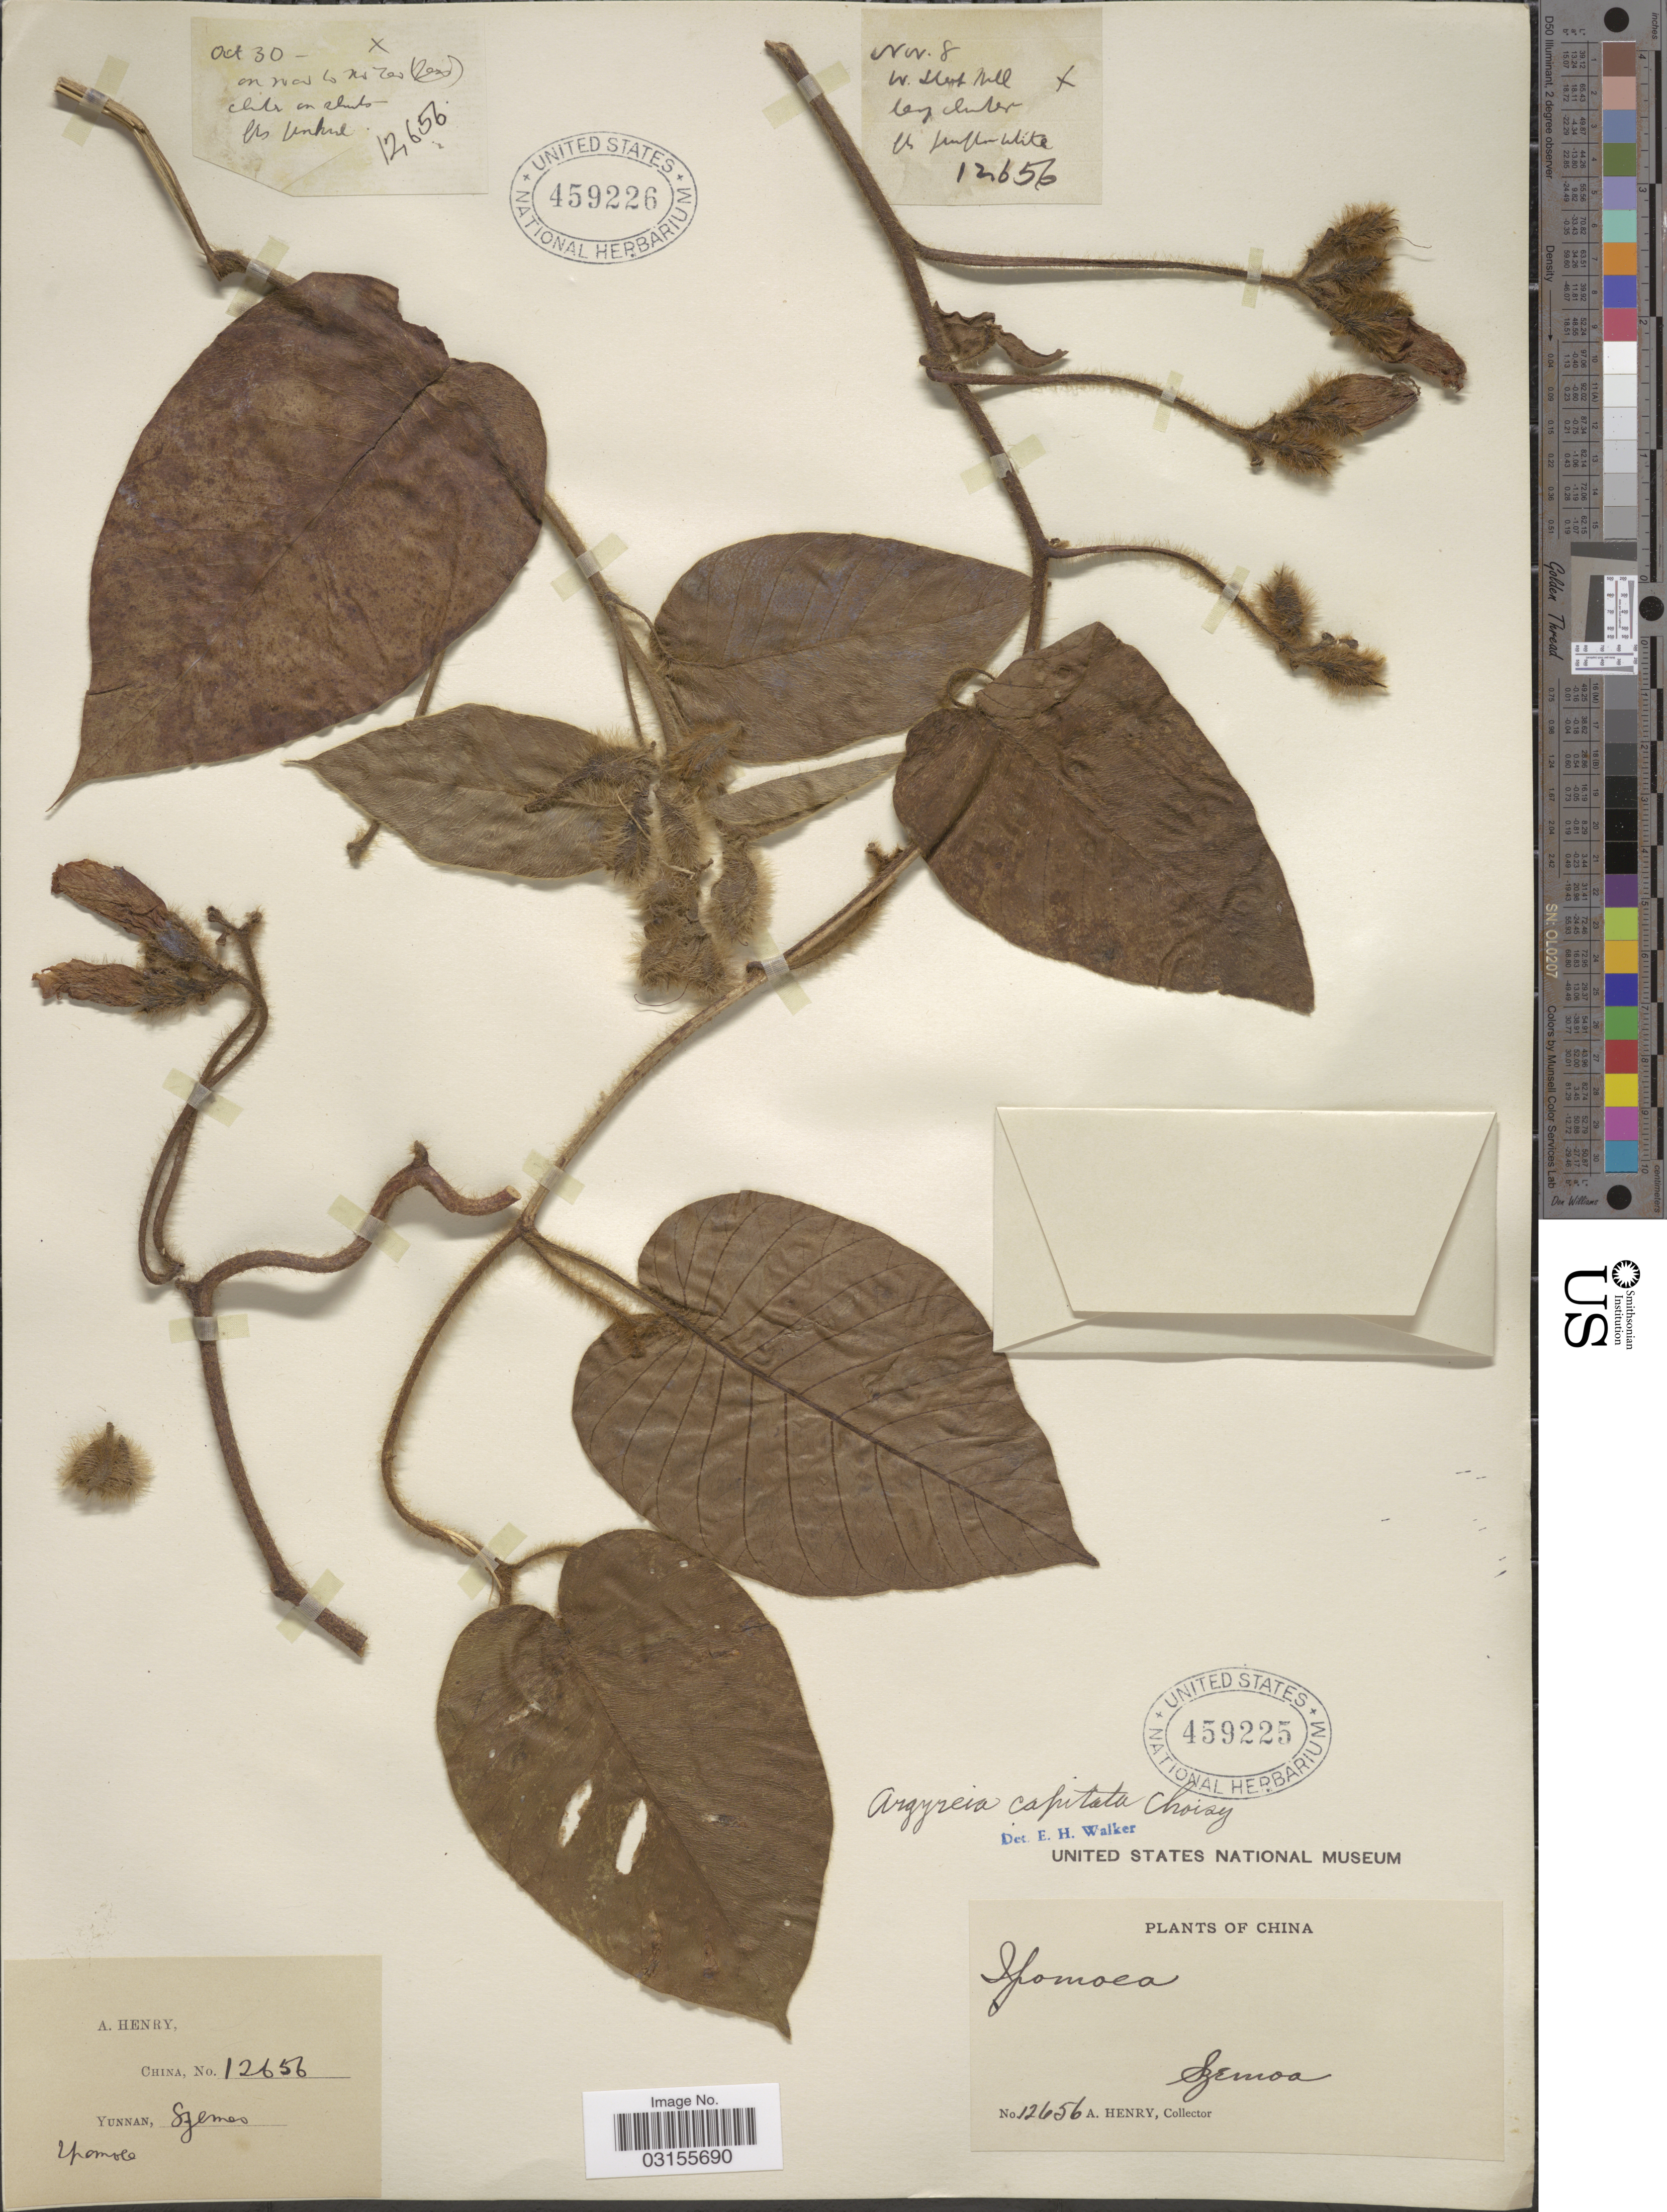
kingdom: Plantae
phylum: Tracheophyta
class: Magnoliopsida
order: Solanales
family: Convolvulaceae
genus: Argyreia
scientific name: Argyreia capitata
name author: (Vahl) Choisy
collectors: A. Henry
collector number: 12656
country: China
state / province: Yunnan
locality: Szemoa. Oct 30 - On way to No Zao. Nov 8 - W Sheep Hill.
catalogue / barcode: US 459225